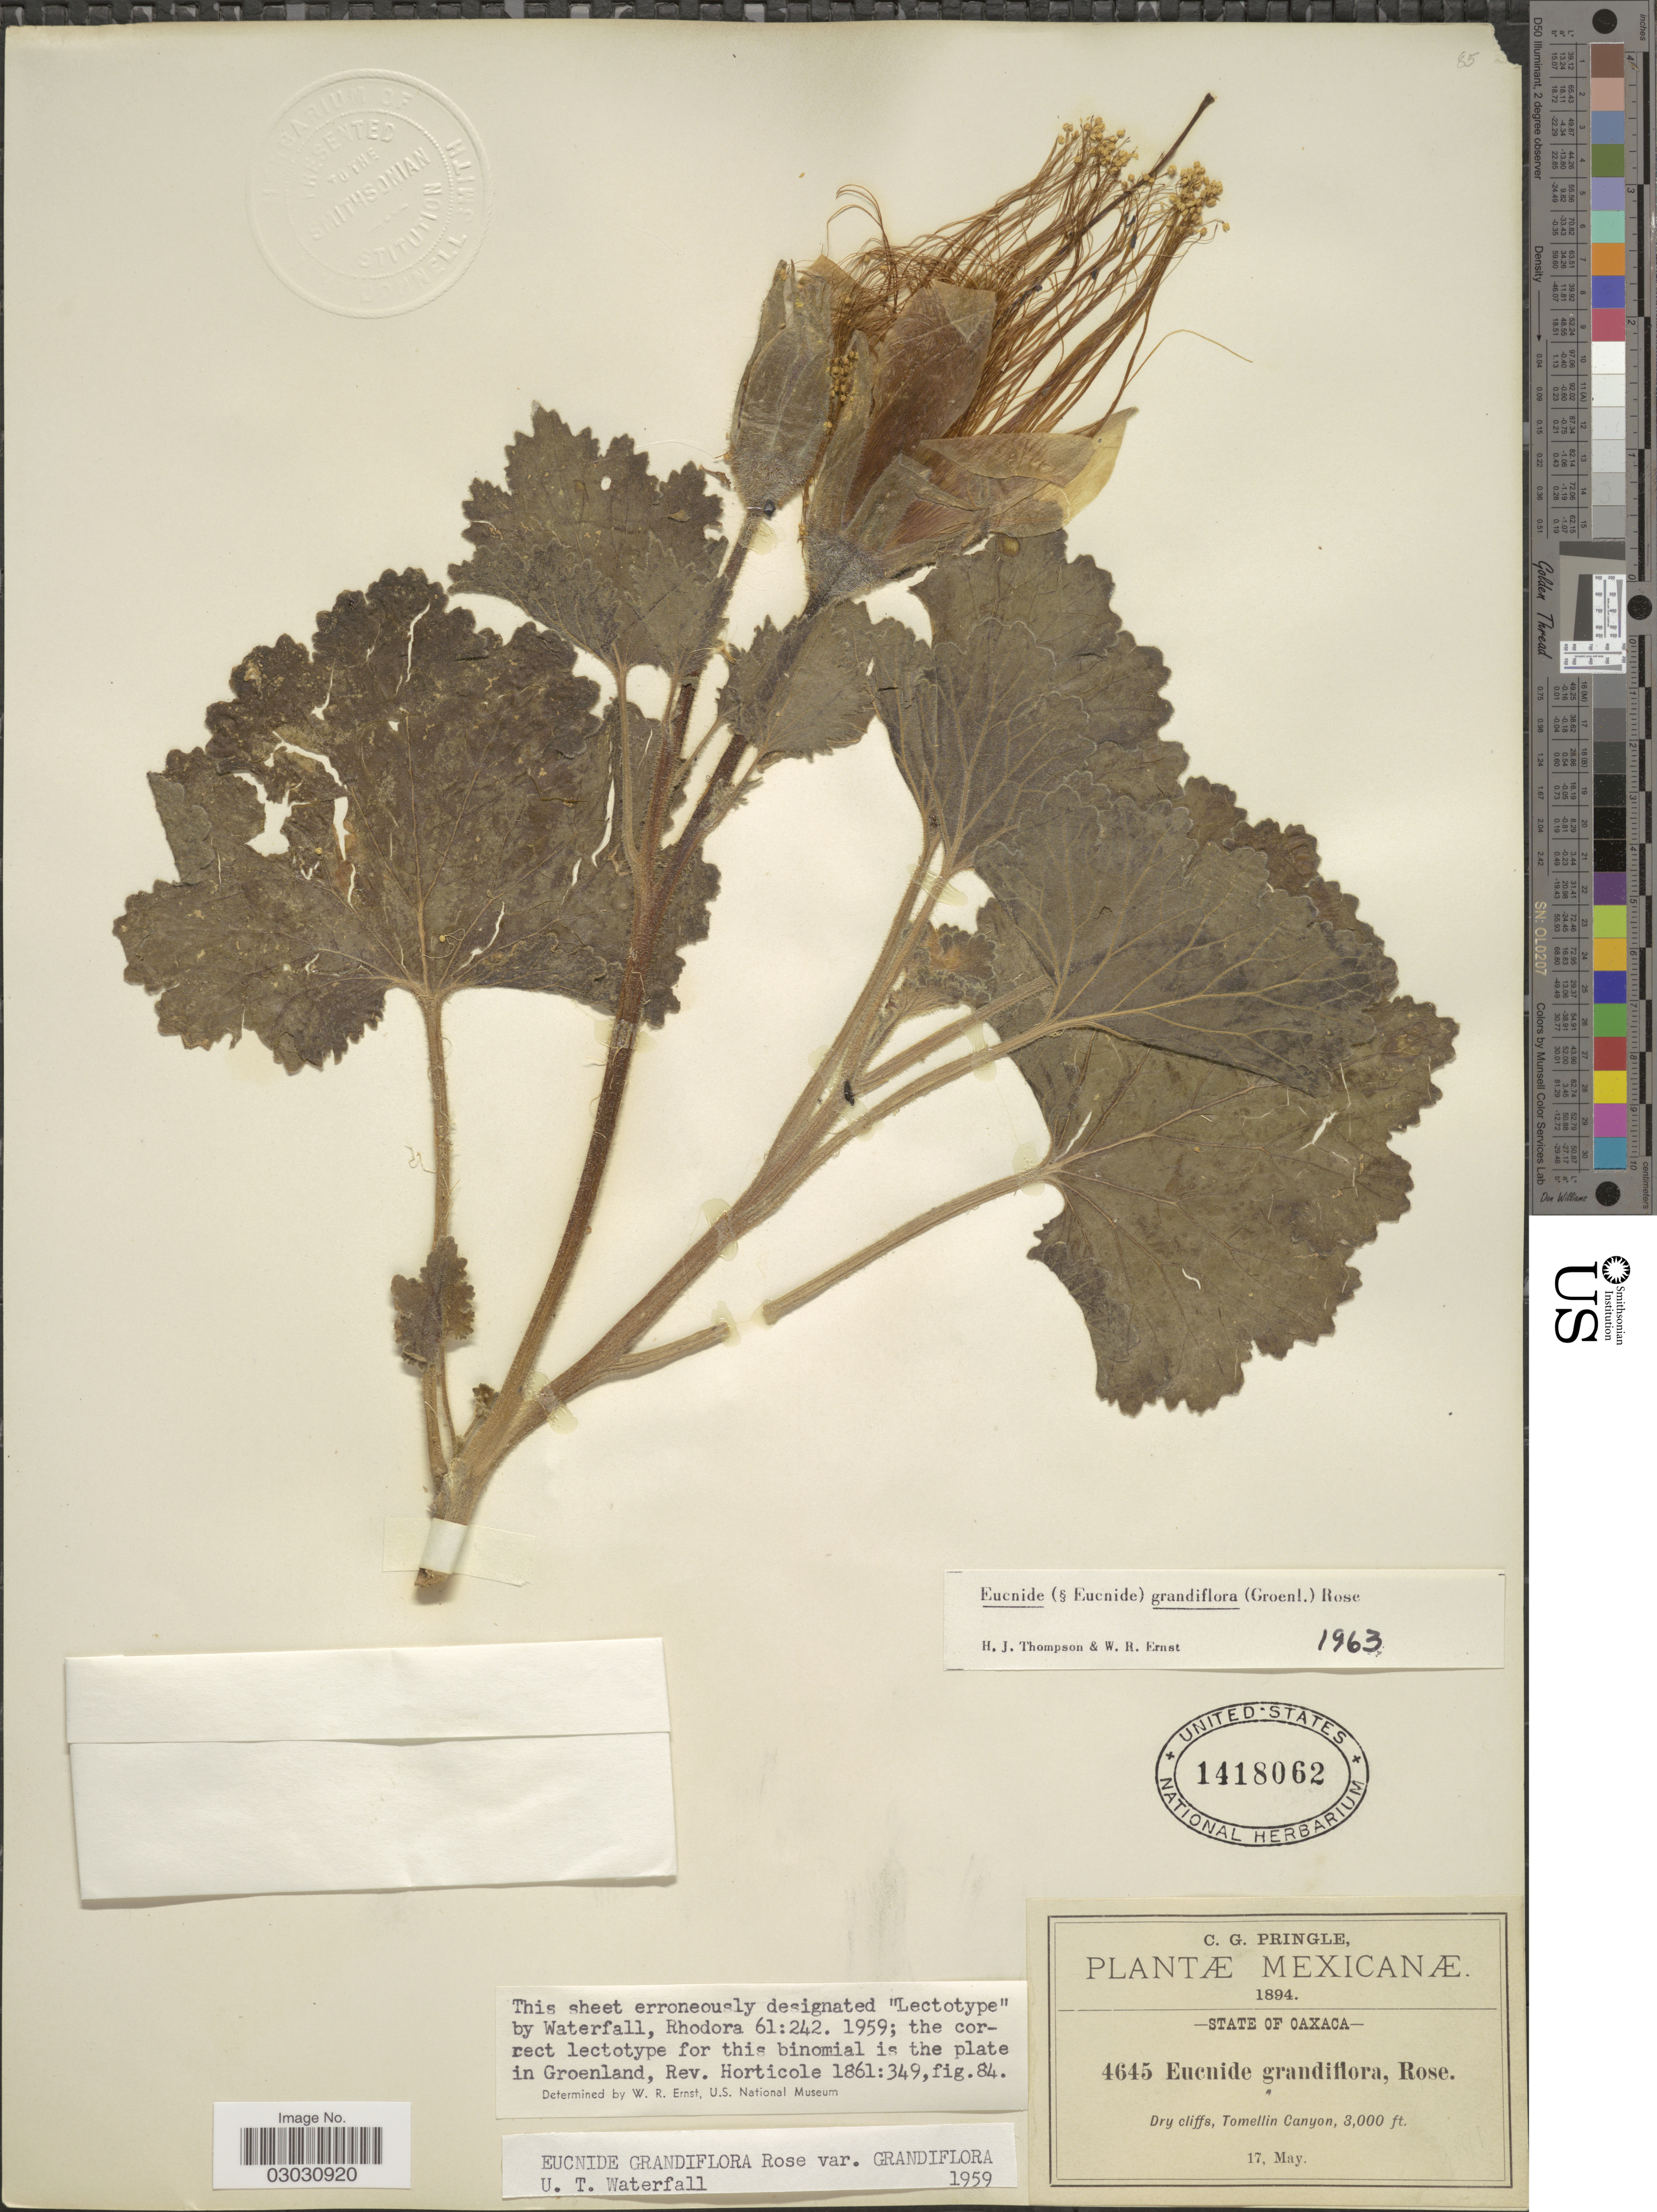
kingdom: Plantae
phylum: Tracheophyta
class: Magnoliopsida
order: Cornales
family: Loasaceae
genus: Eucnide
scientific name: Eucnide grandiflora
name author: (Groenland) Rose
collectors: C. G. Pringle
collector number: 4645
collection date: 1894-05-17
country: Mexico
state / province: Oaxaca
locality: Tomelin Canyon.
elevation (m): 914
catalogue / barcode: US 1418062